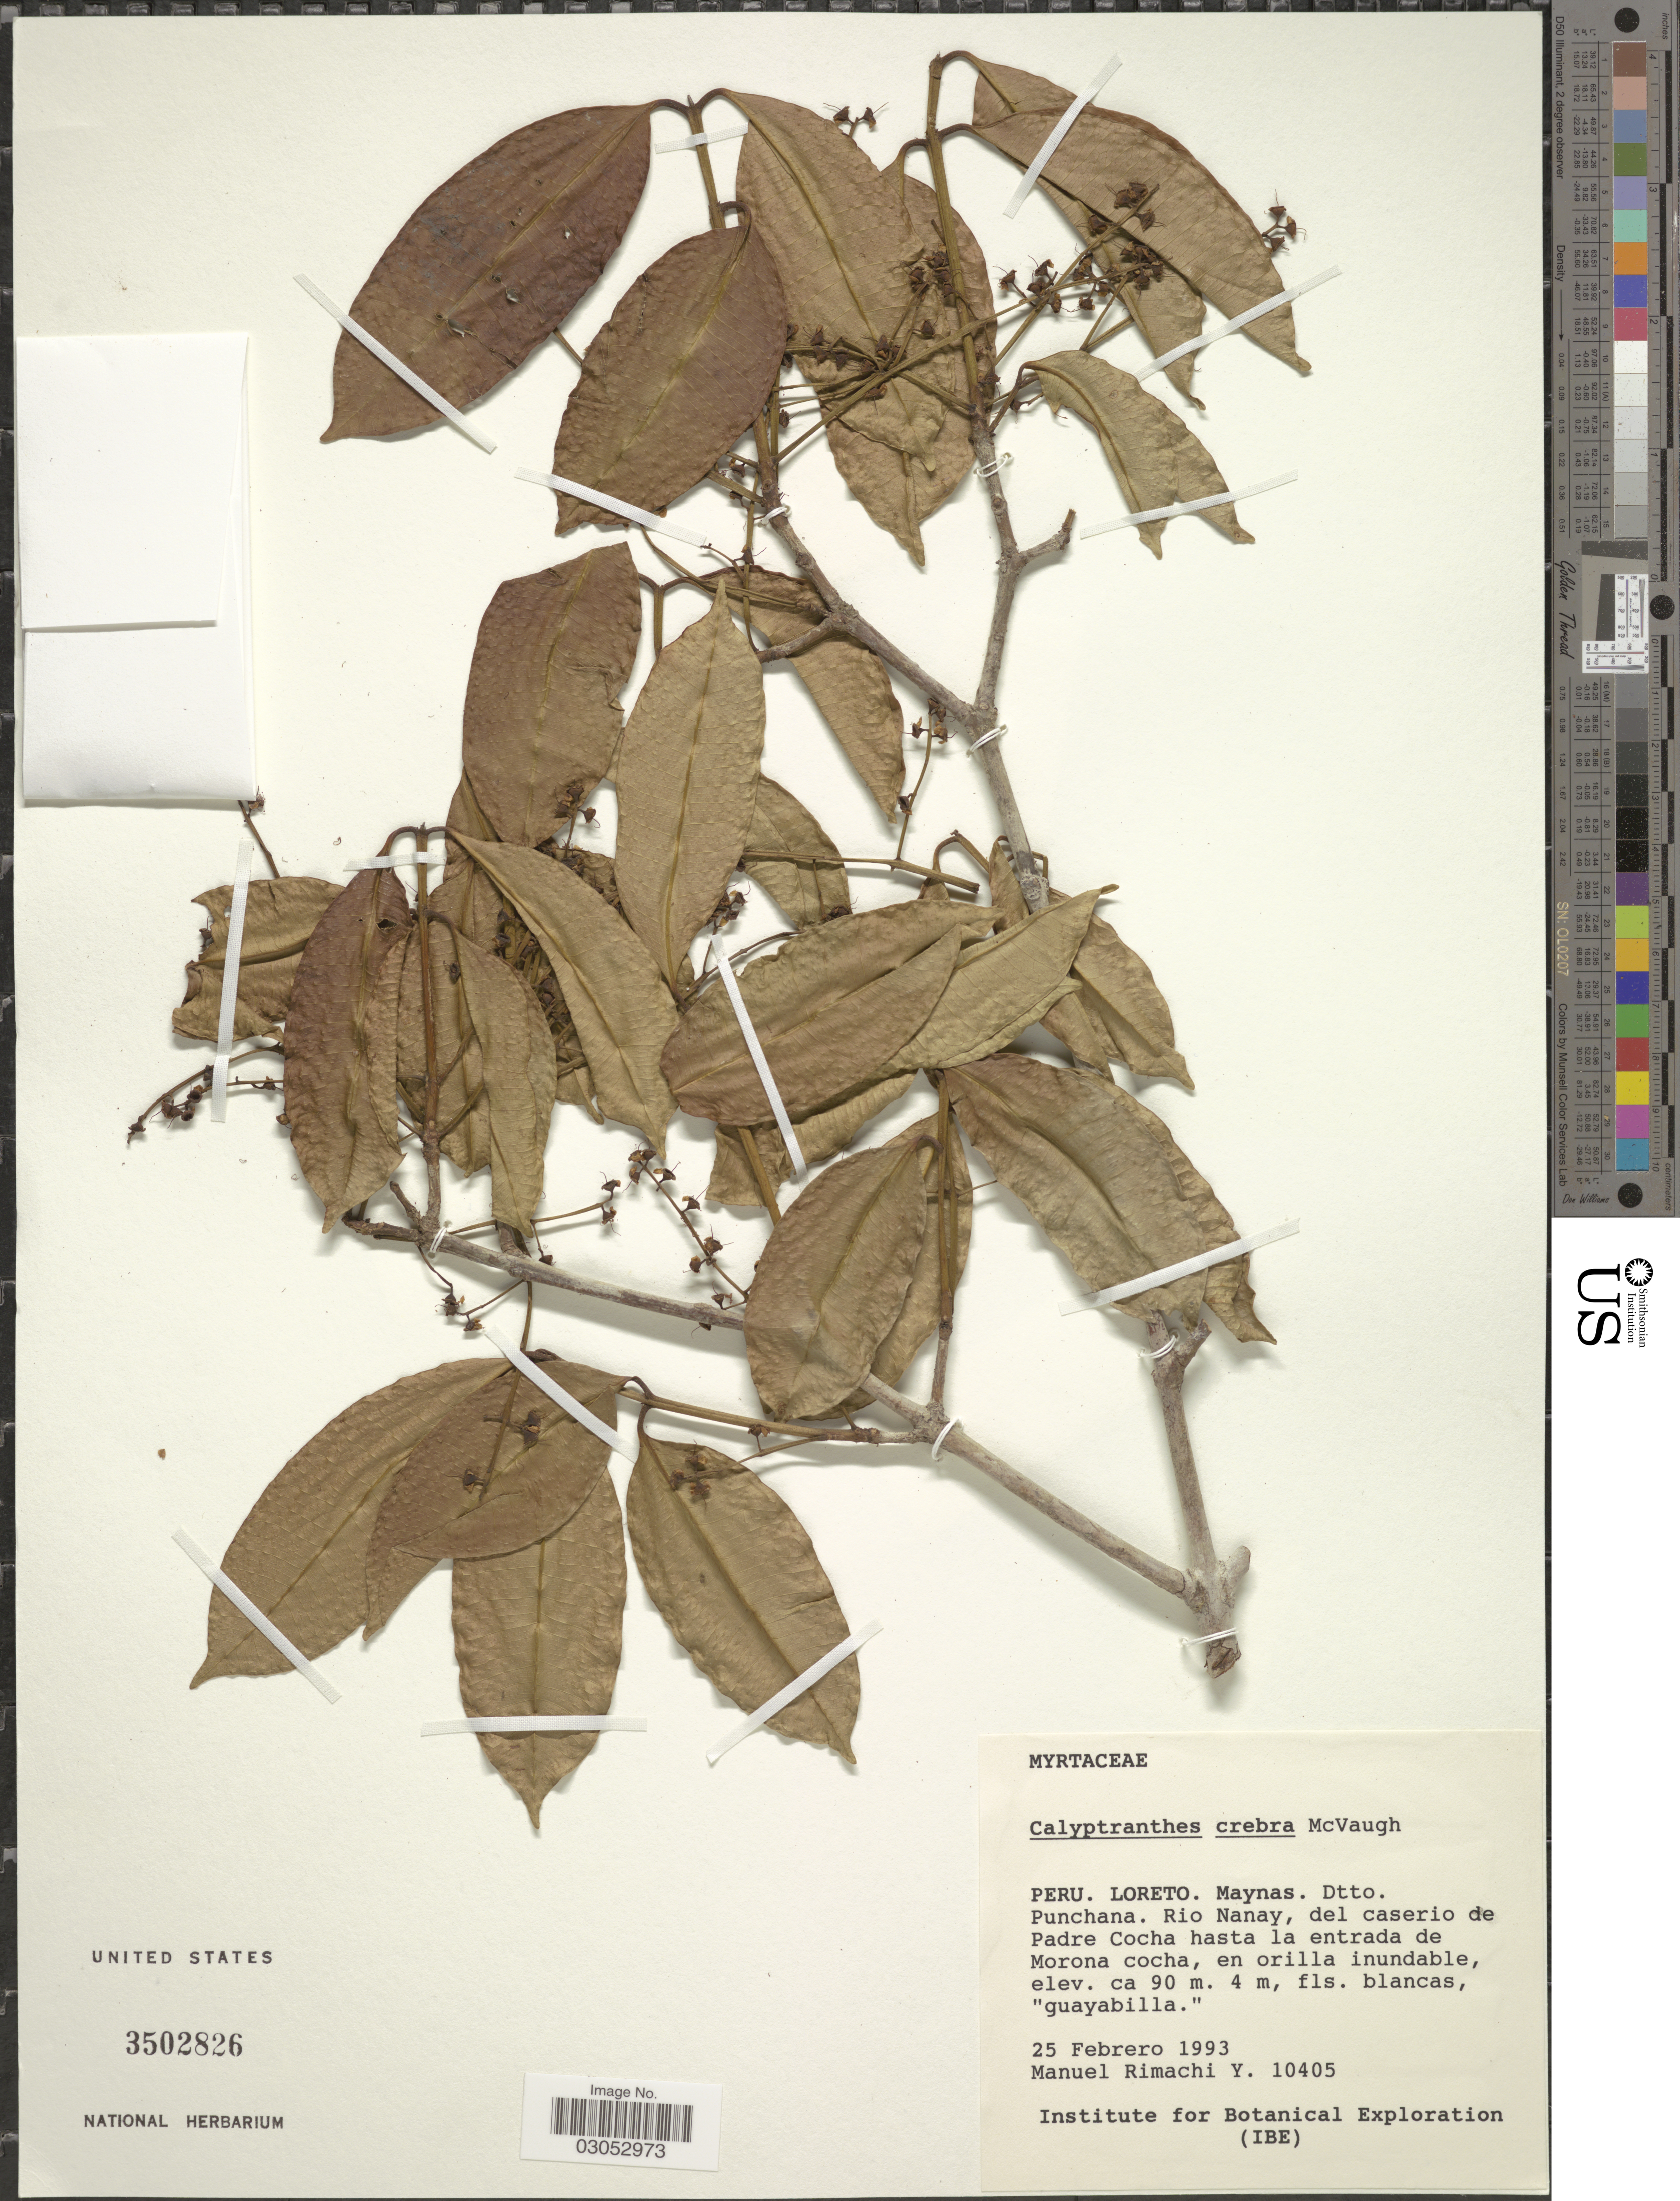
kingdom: Plantae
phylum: Tracheophyta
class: Magnoliopsida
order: Myrtales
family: Myrtaceae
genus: Myrcia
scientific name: Myrcia crebra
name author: (McVaugh) A.R. Lourenço & E. Lucas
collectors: M. Rimachi Y.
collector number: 10405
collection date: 1993-02-25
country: Peru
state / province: Loreto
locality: Maynas. Dtto. Punchana. Rio Nanay, del caserio de Padre Cocha hasta la entrada de Morona cocha, en orilla inundable.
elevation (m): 90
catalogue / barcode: US 3502826